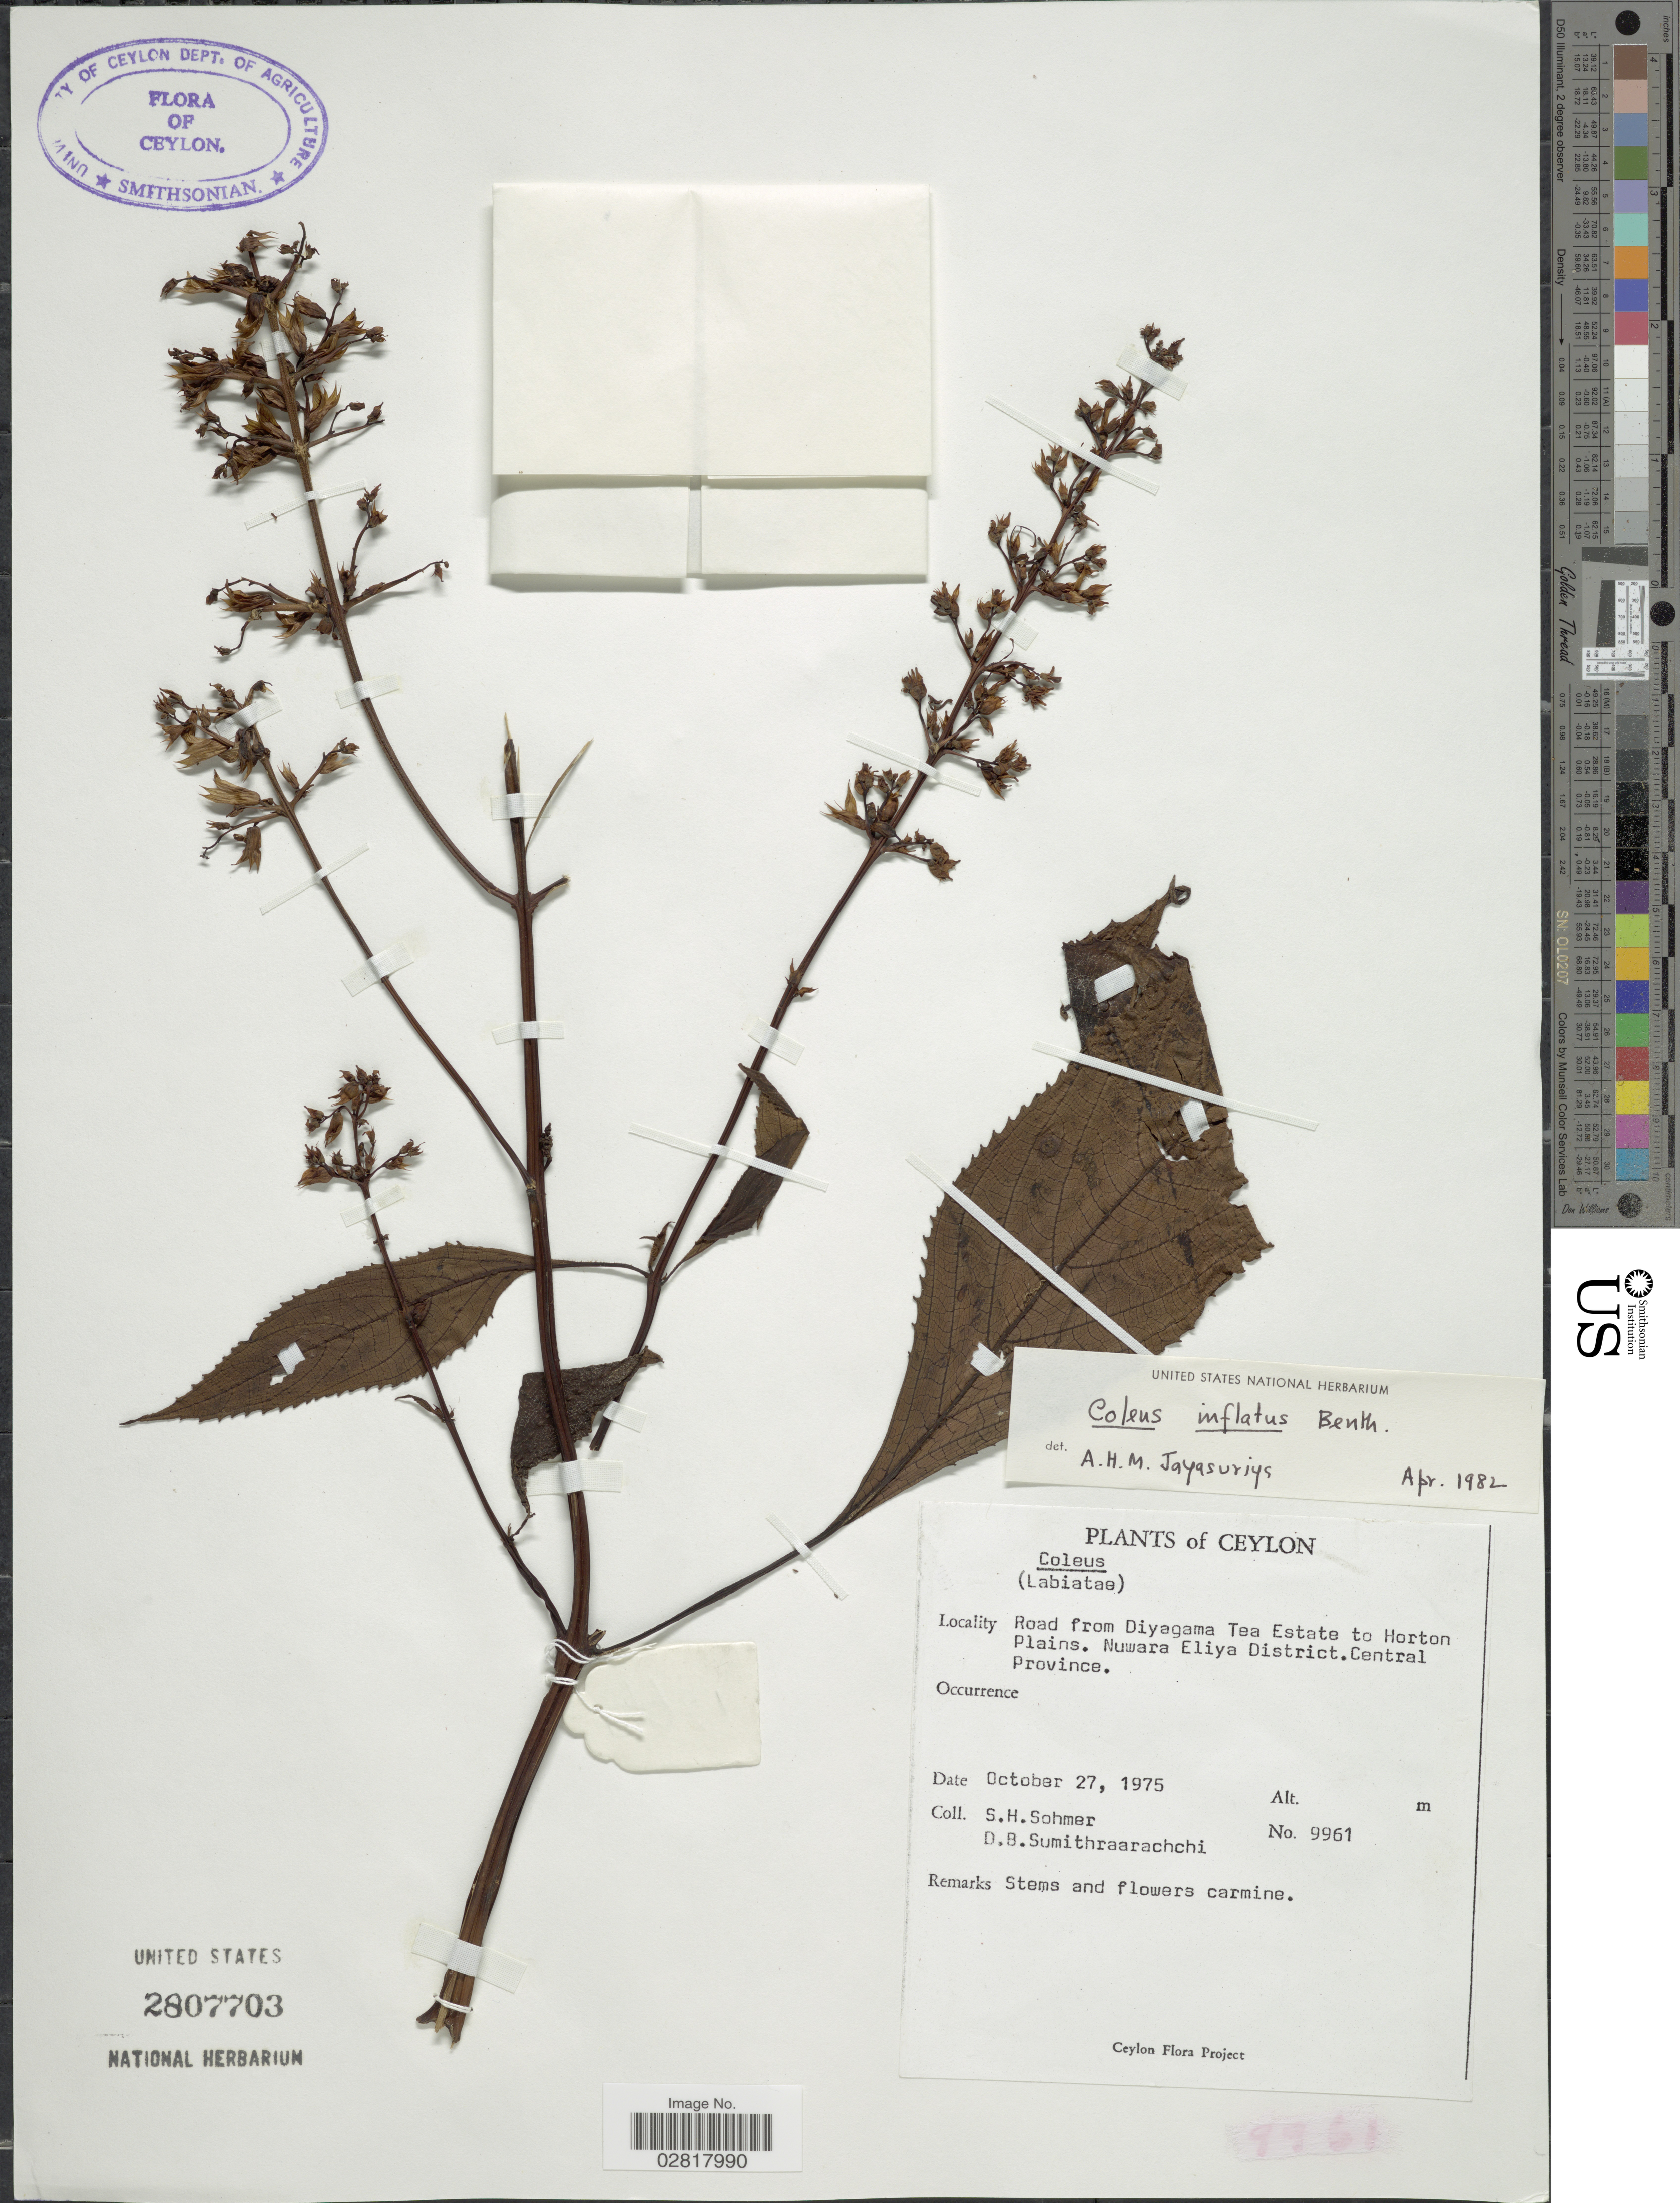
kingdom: Plantae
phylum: Tracheophyta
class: Magnoliopsida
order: Lamiales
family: Lamiaceae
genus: Plectranthus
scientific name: Plectranthus inflatus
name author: (Benth.) R.H. Willemse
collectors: S. H. Sohmer & D. B. Sumithraarachchi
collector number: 9961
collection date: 1975-10-27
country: Sri Lanka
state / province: Central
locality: Ceylon, Road from Diyagama Tea Estate to Horton Plains, Nuwara Eliya District.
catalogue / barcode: US 2807703